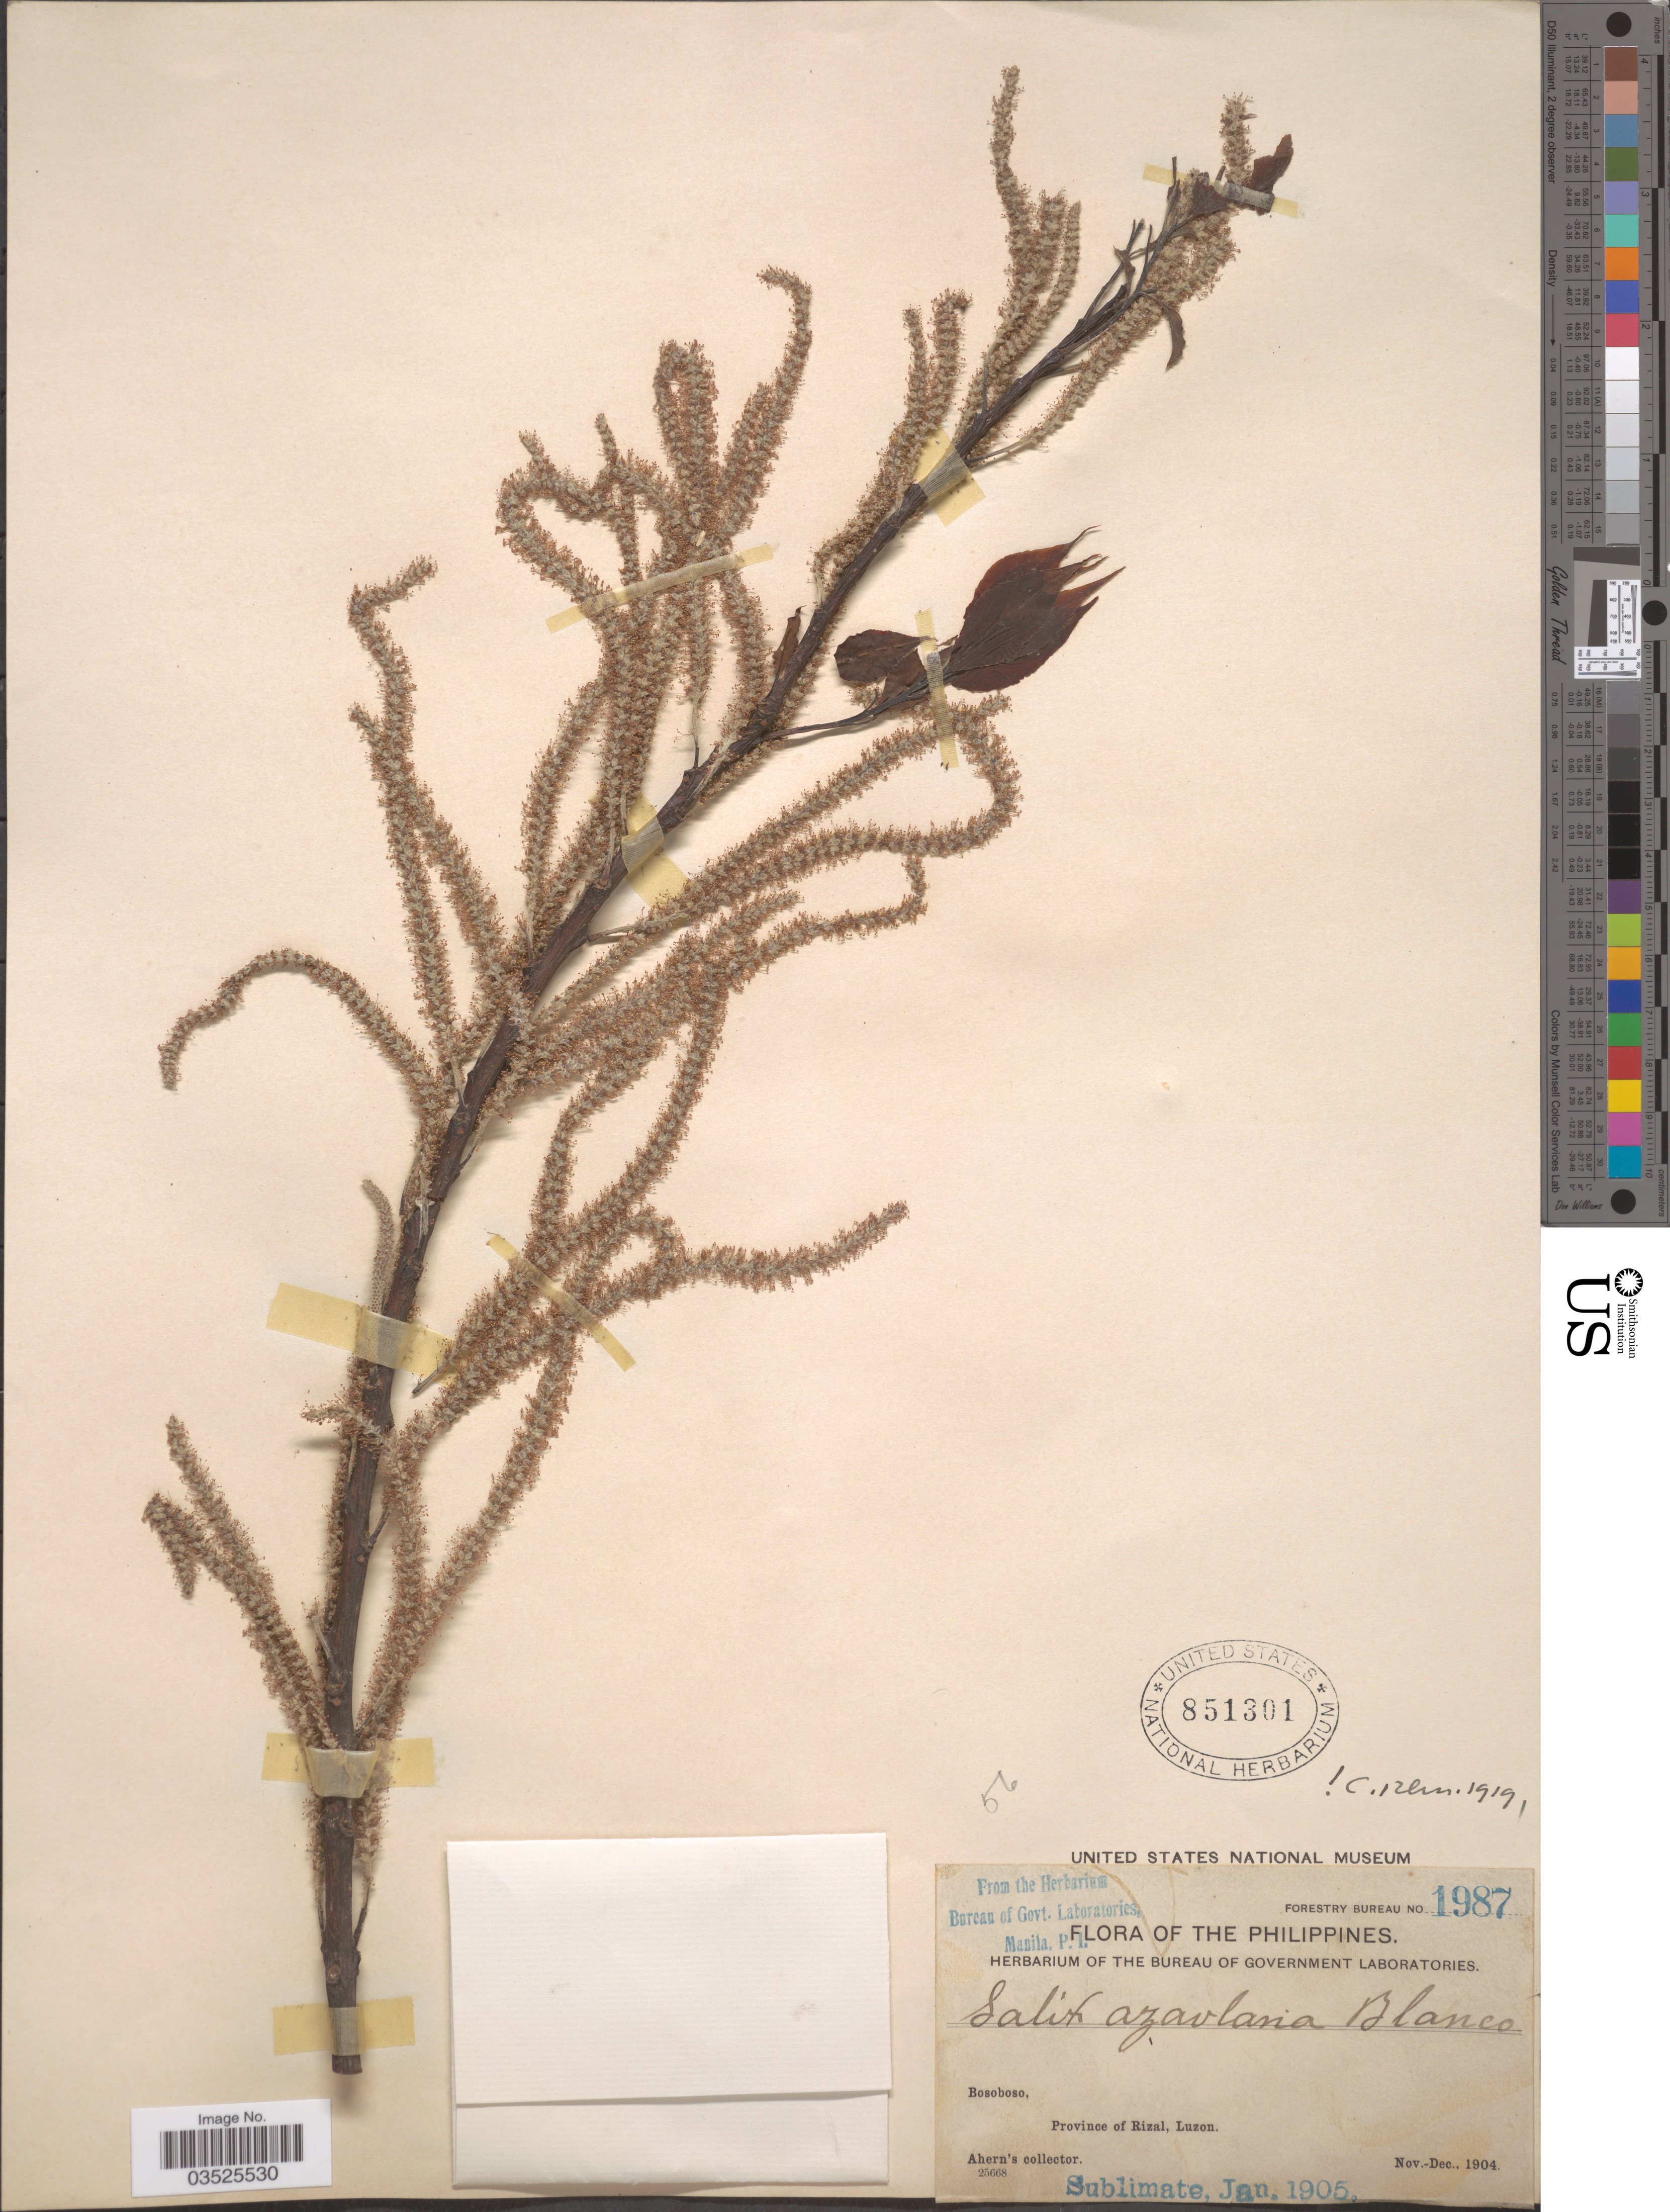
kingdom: Plantae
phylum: Tracheophyta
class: Magnoliopsida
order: Malpighiales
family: Salicaceae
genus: Salix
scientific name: Salix tetrasperma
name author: Roxb.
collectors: Ahern's collector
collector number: Forestry Bureau 1987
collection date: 1904-11/1904-12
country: Philippines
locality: Bosoboso, Province of Rizal, Luzon.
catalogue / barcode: US 851301